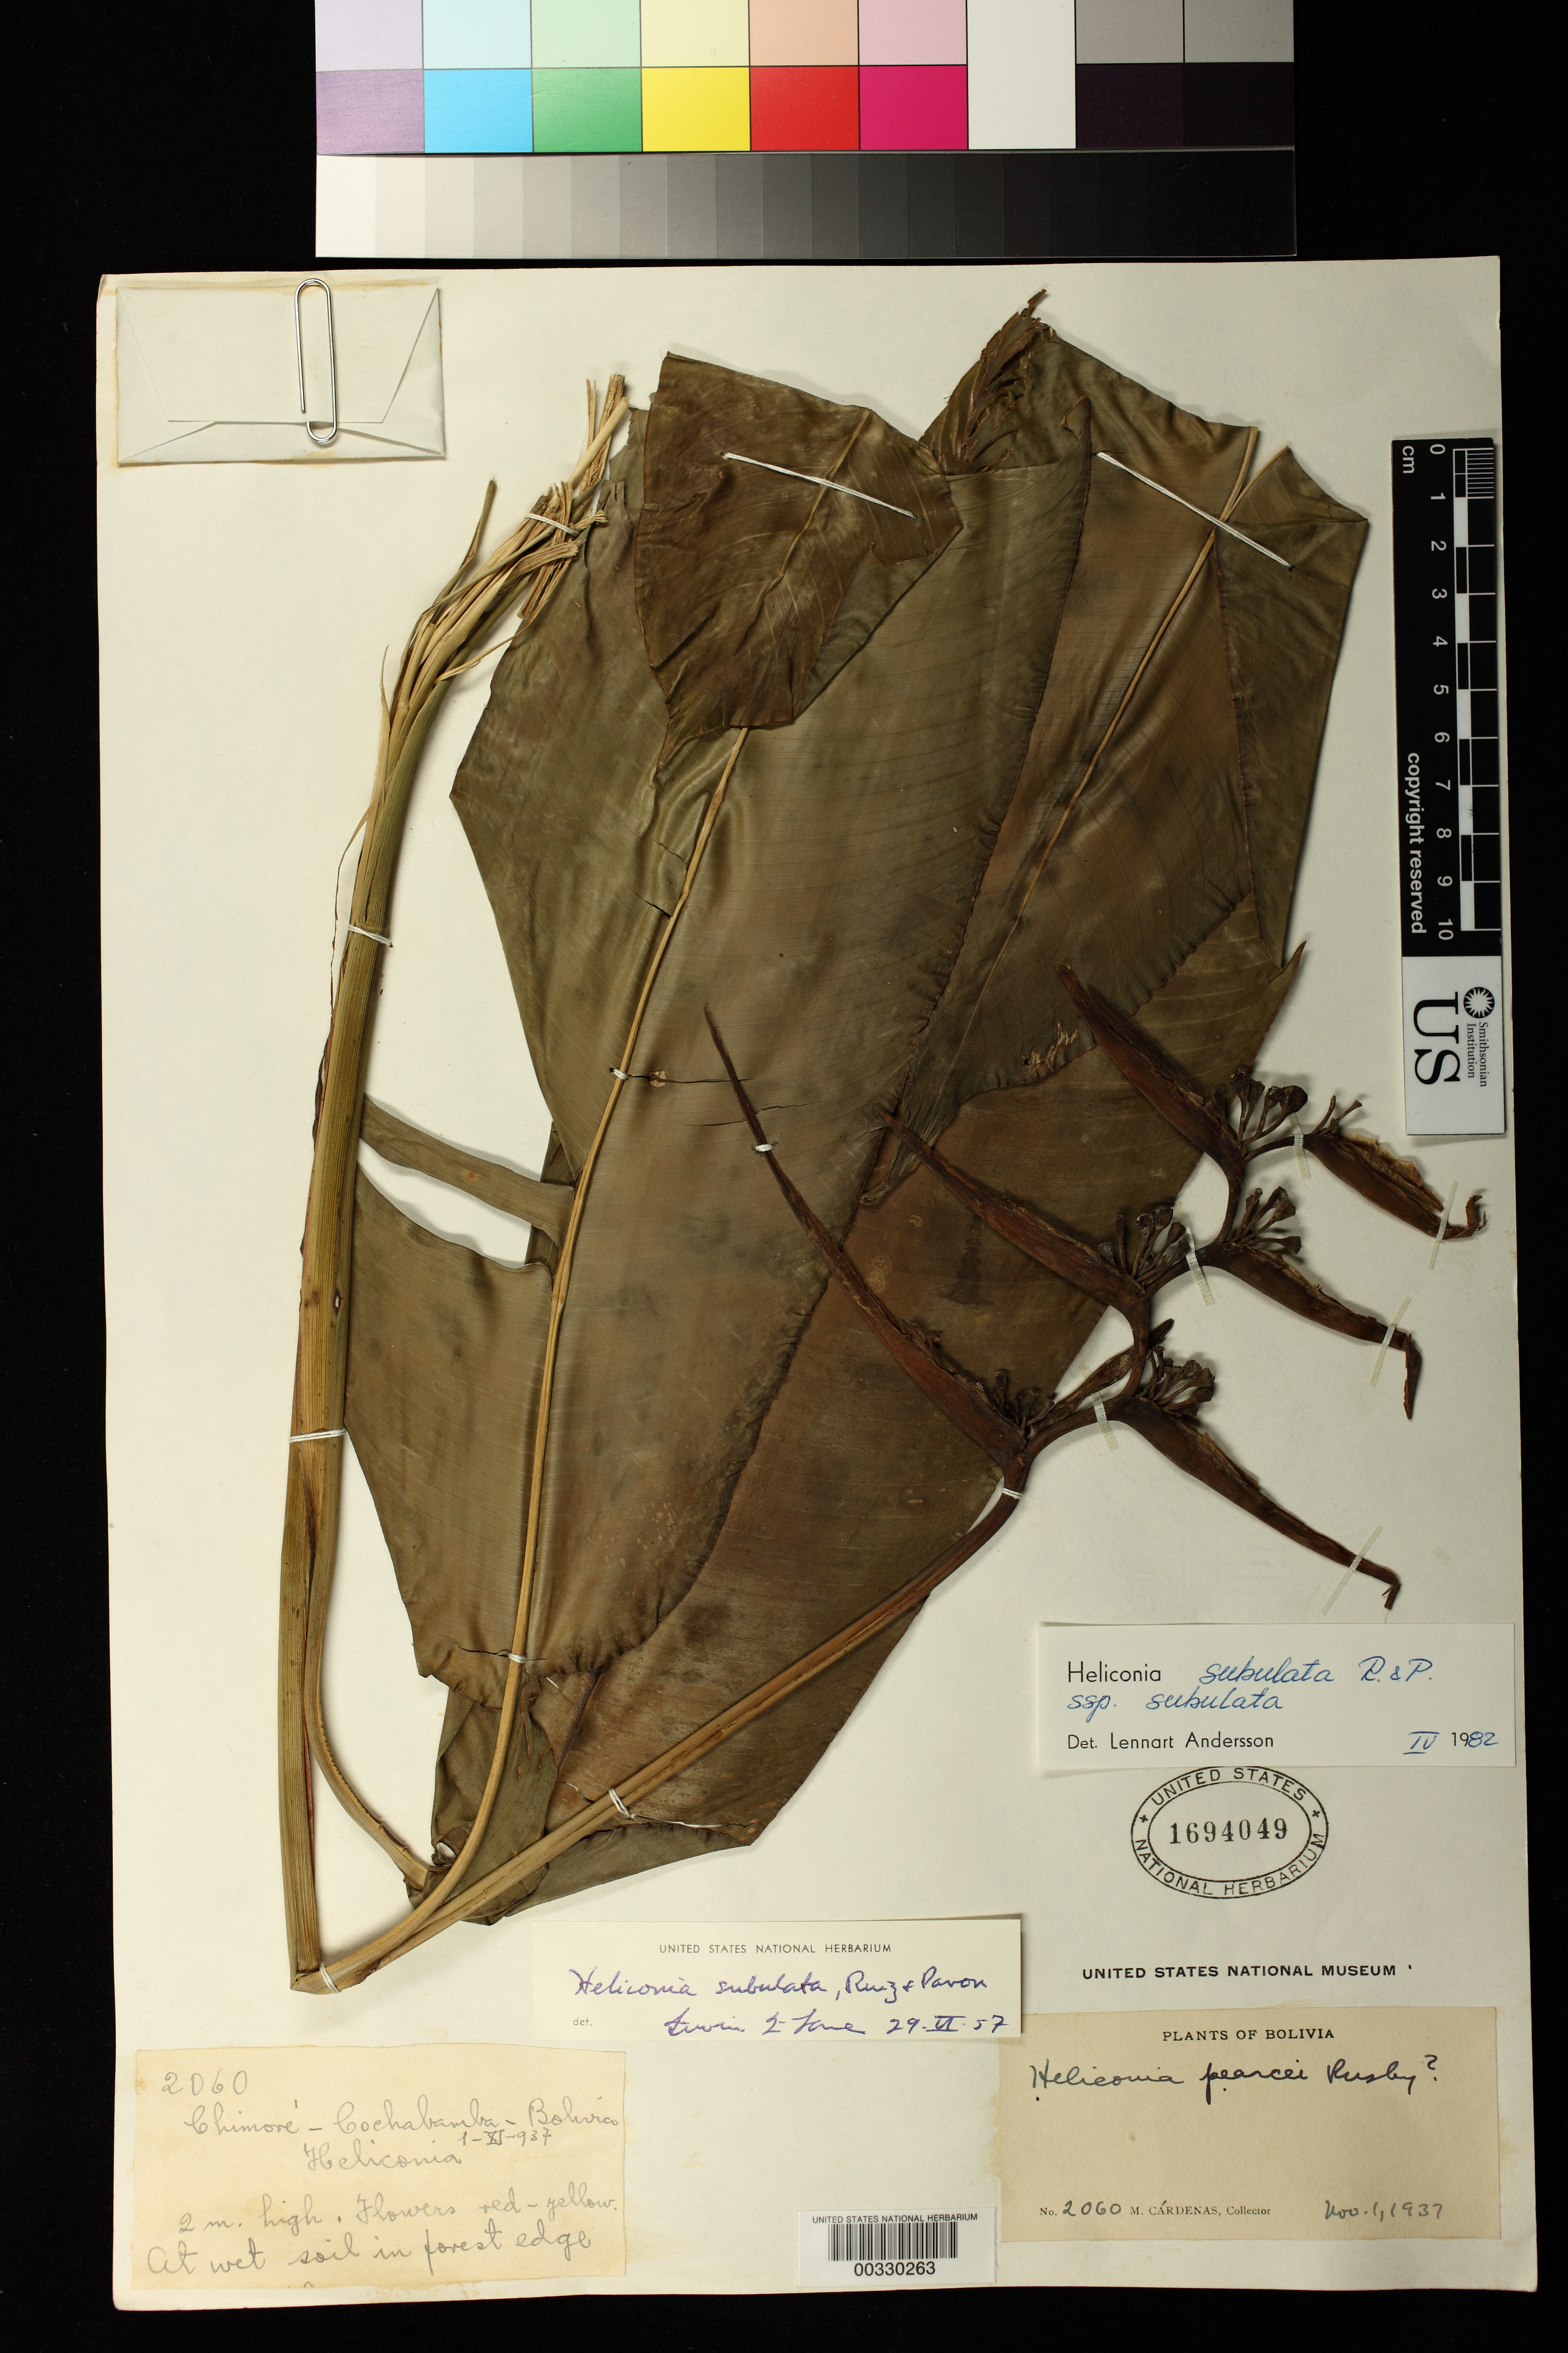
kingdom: Plantae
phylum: Tracheophyta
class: Liliopsida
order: Zingiberales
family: Heliconiaceae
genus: Heliconia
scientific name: Heliconia subulata subsp. subulata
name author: Ruiz & Pav.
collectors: M. Cárdenas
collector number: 2060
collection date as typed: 01 Nov 1937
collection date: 1937-11-01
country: Bolivia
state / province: Cochabamba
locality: Chimore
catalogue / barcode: US 1694049